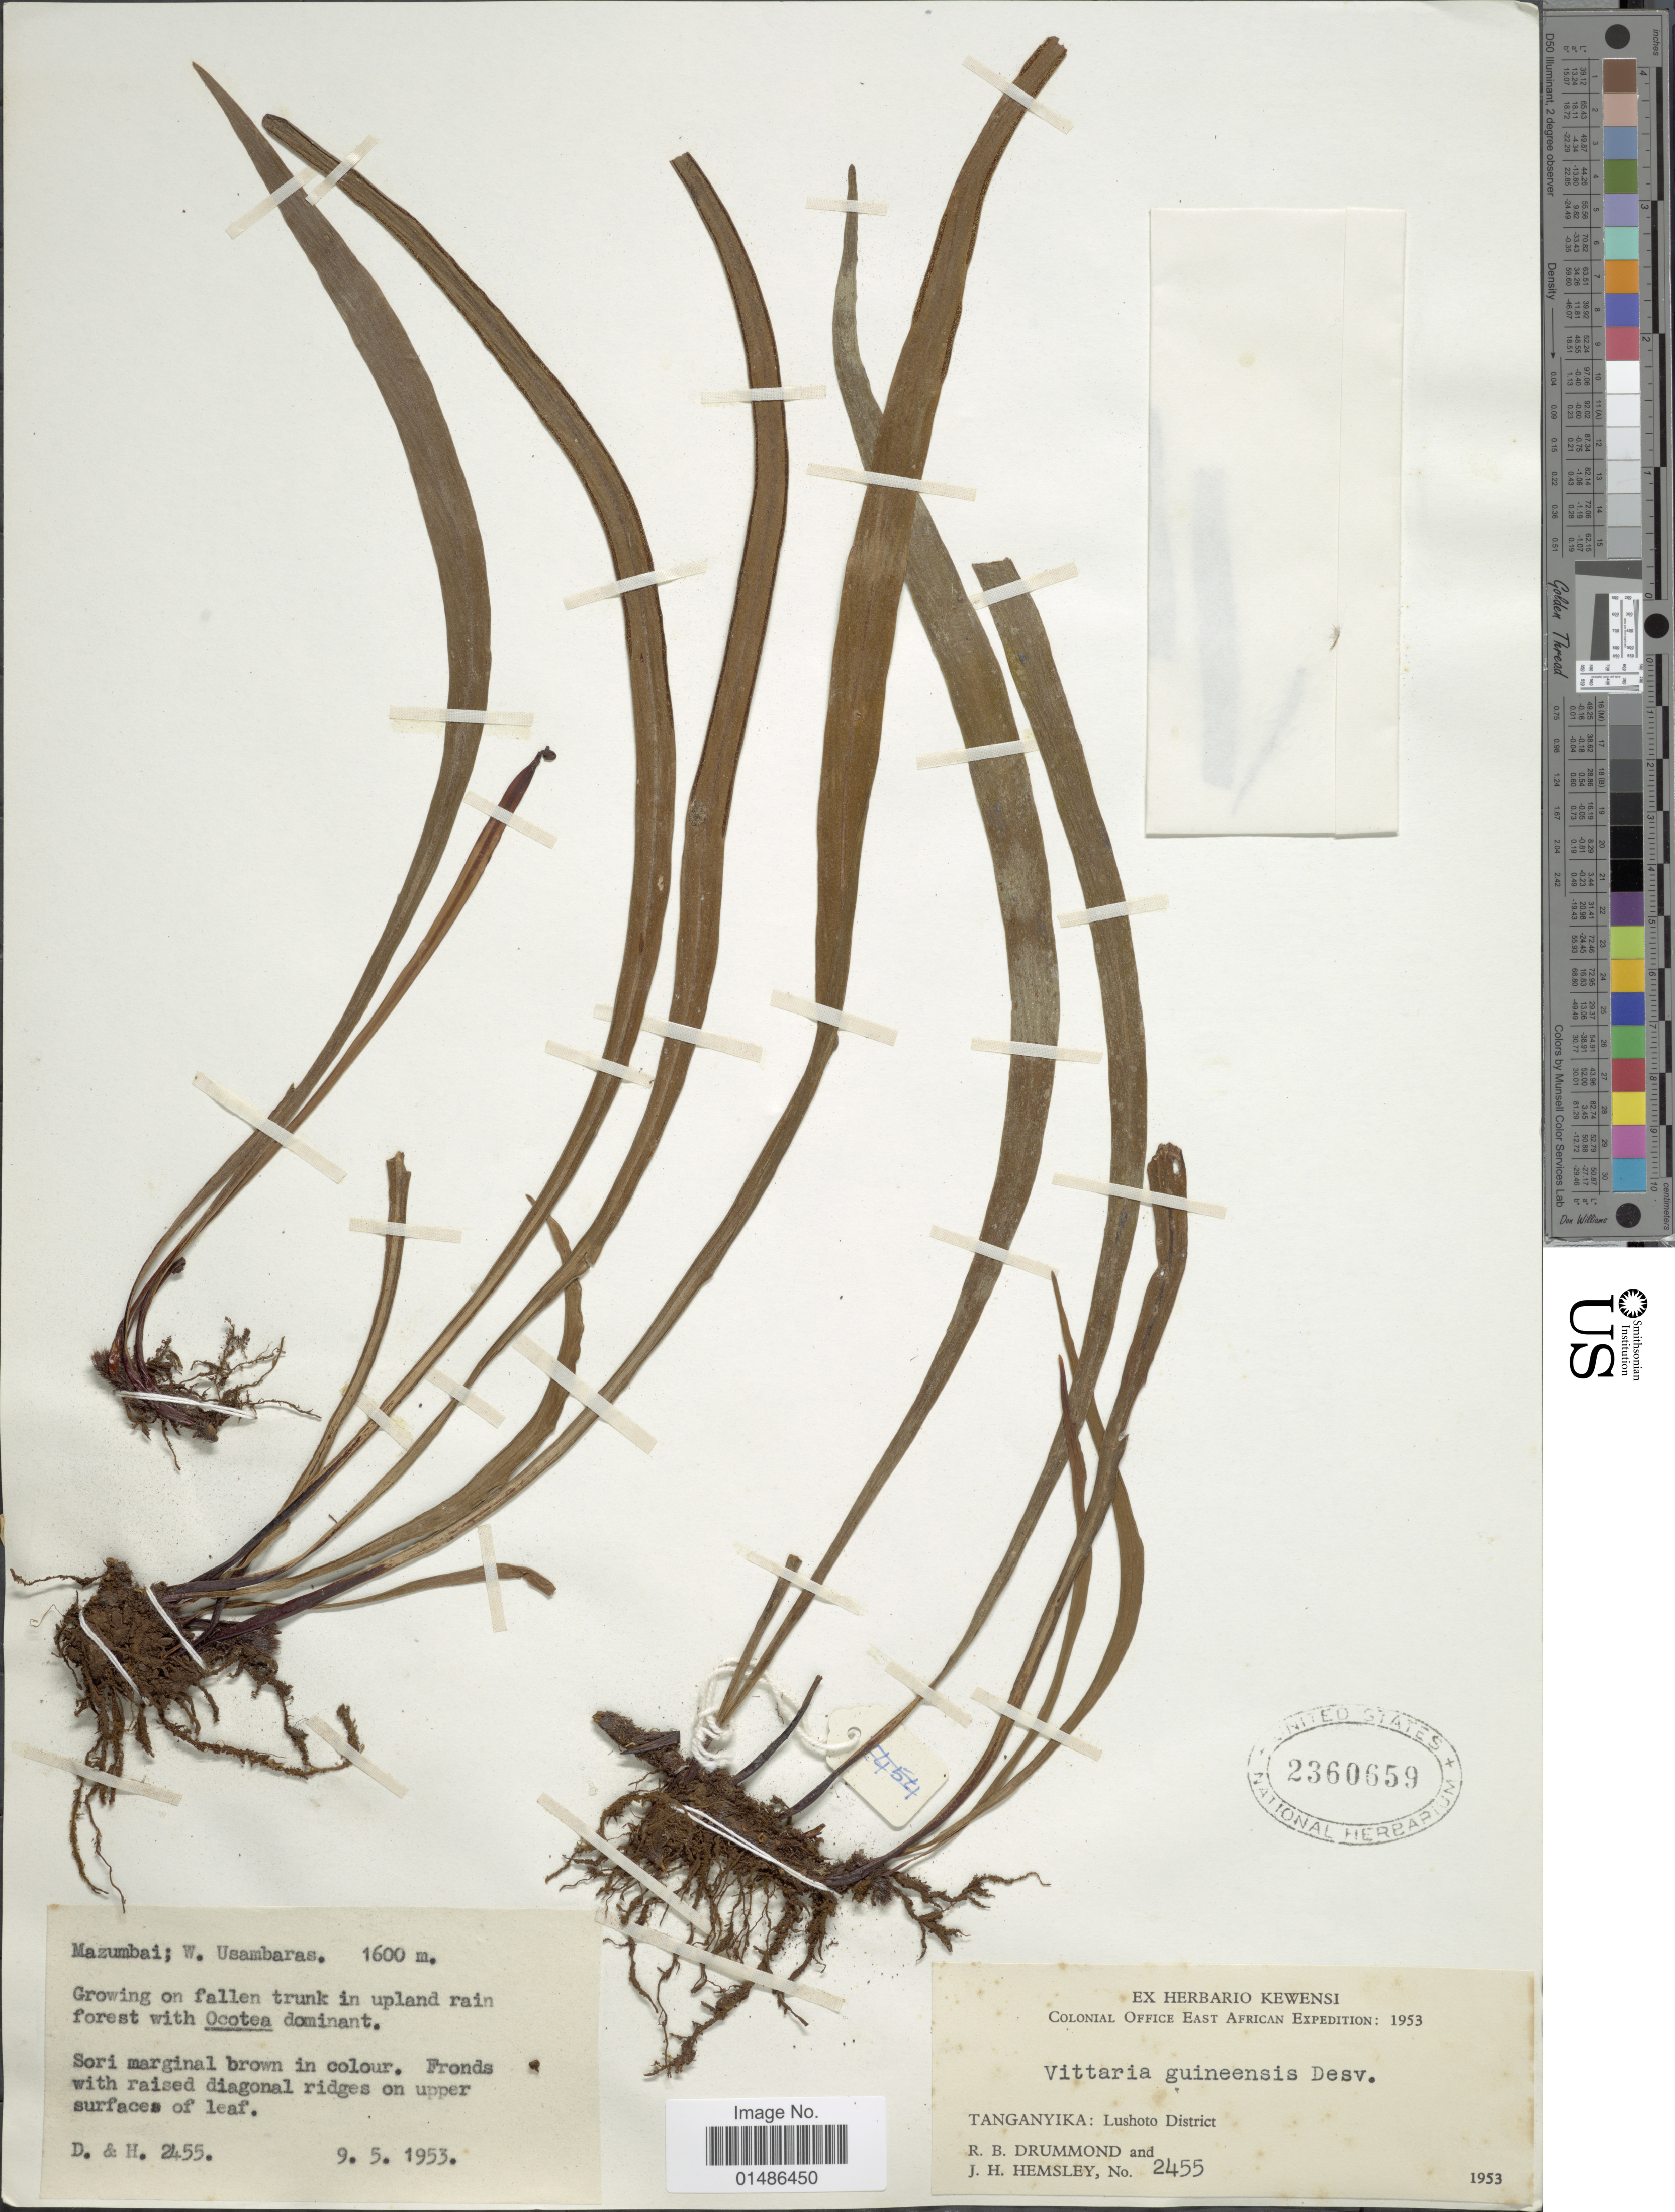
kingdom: Plantae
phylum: Tracheophyta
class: Polypodiopsida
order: Polypodiales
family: Pteridaceae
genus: Haplopteris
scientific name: Haplopteris guineensis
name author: (Desv.) E.H. Crane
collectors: R. Drummond & J. H. Hemsley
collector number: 2455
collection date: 1953-05-09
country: Tanzania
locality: Tanganyika: Lushoto District. Mazumbai; W. Usambaras.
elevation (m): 1600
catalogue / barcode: US 2360659